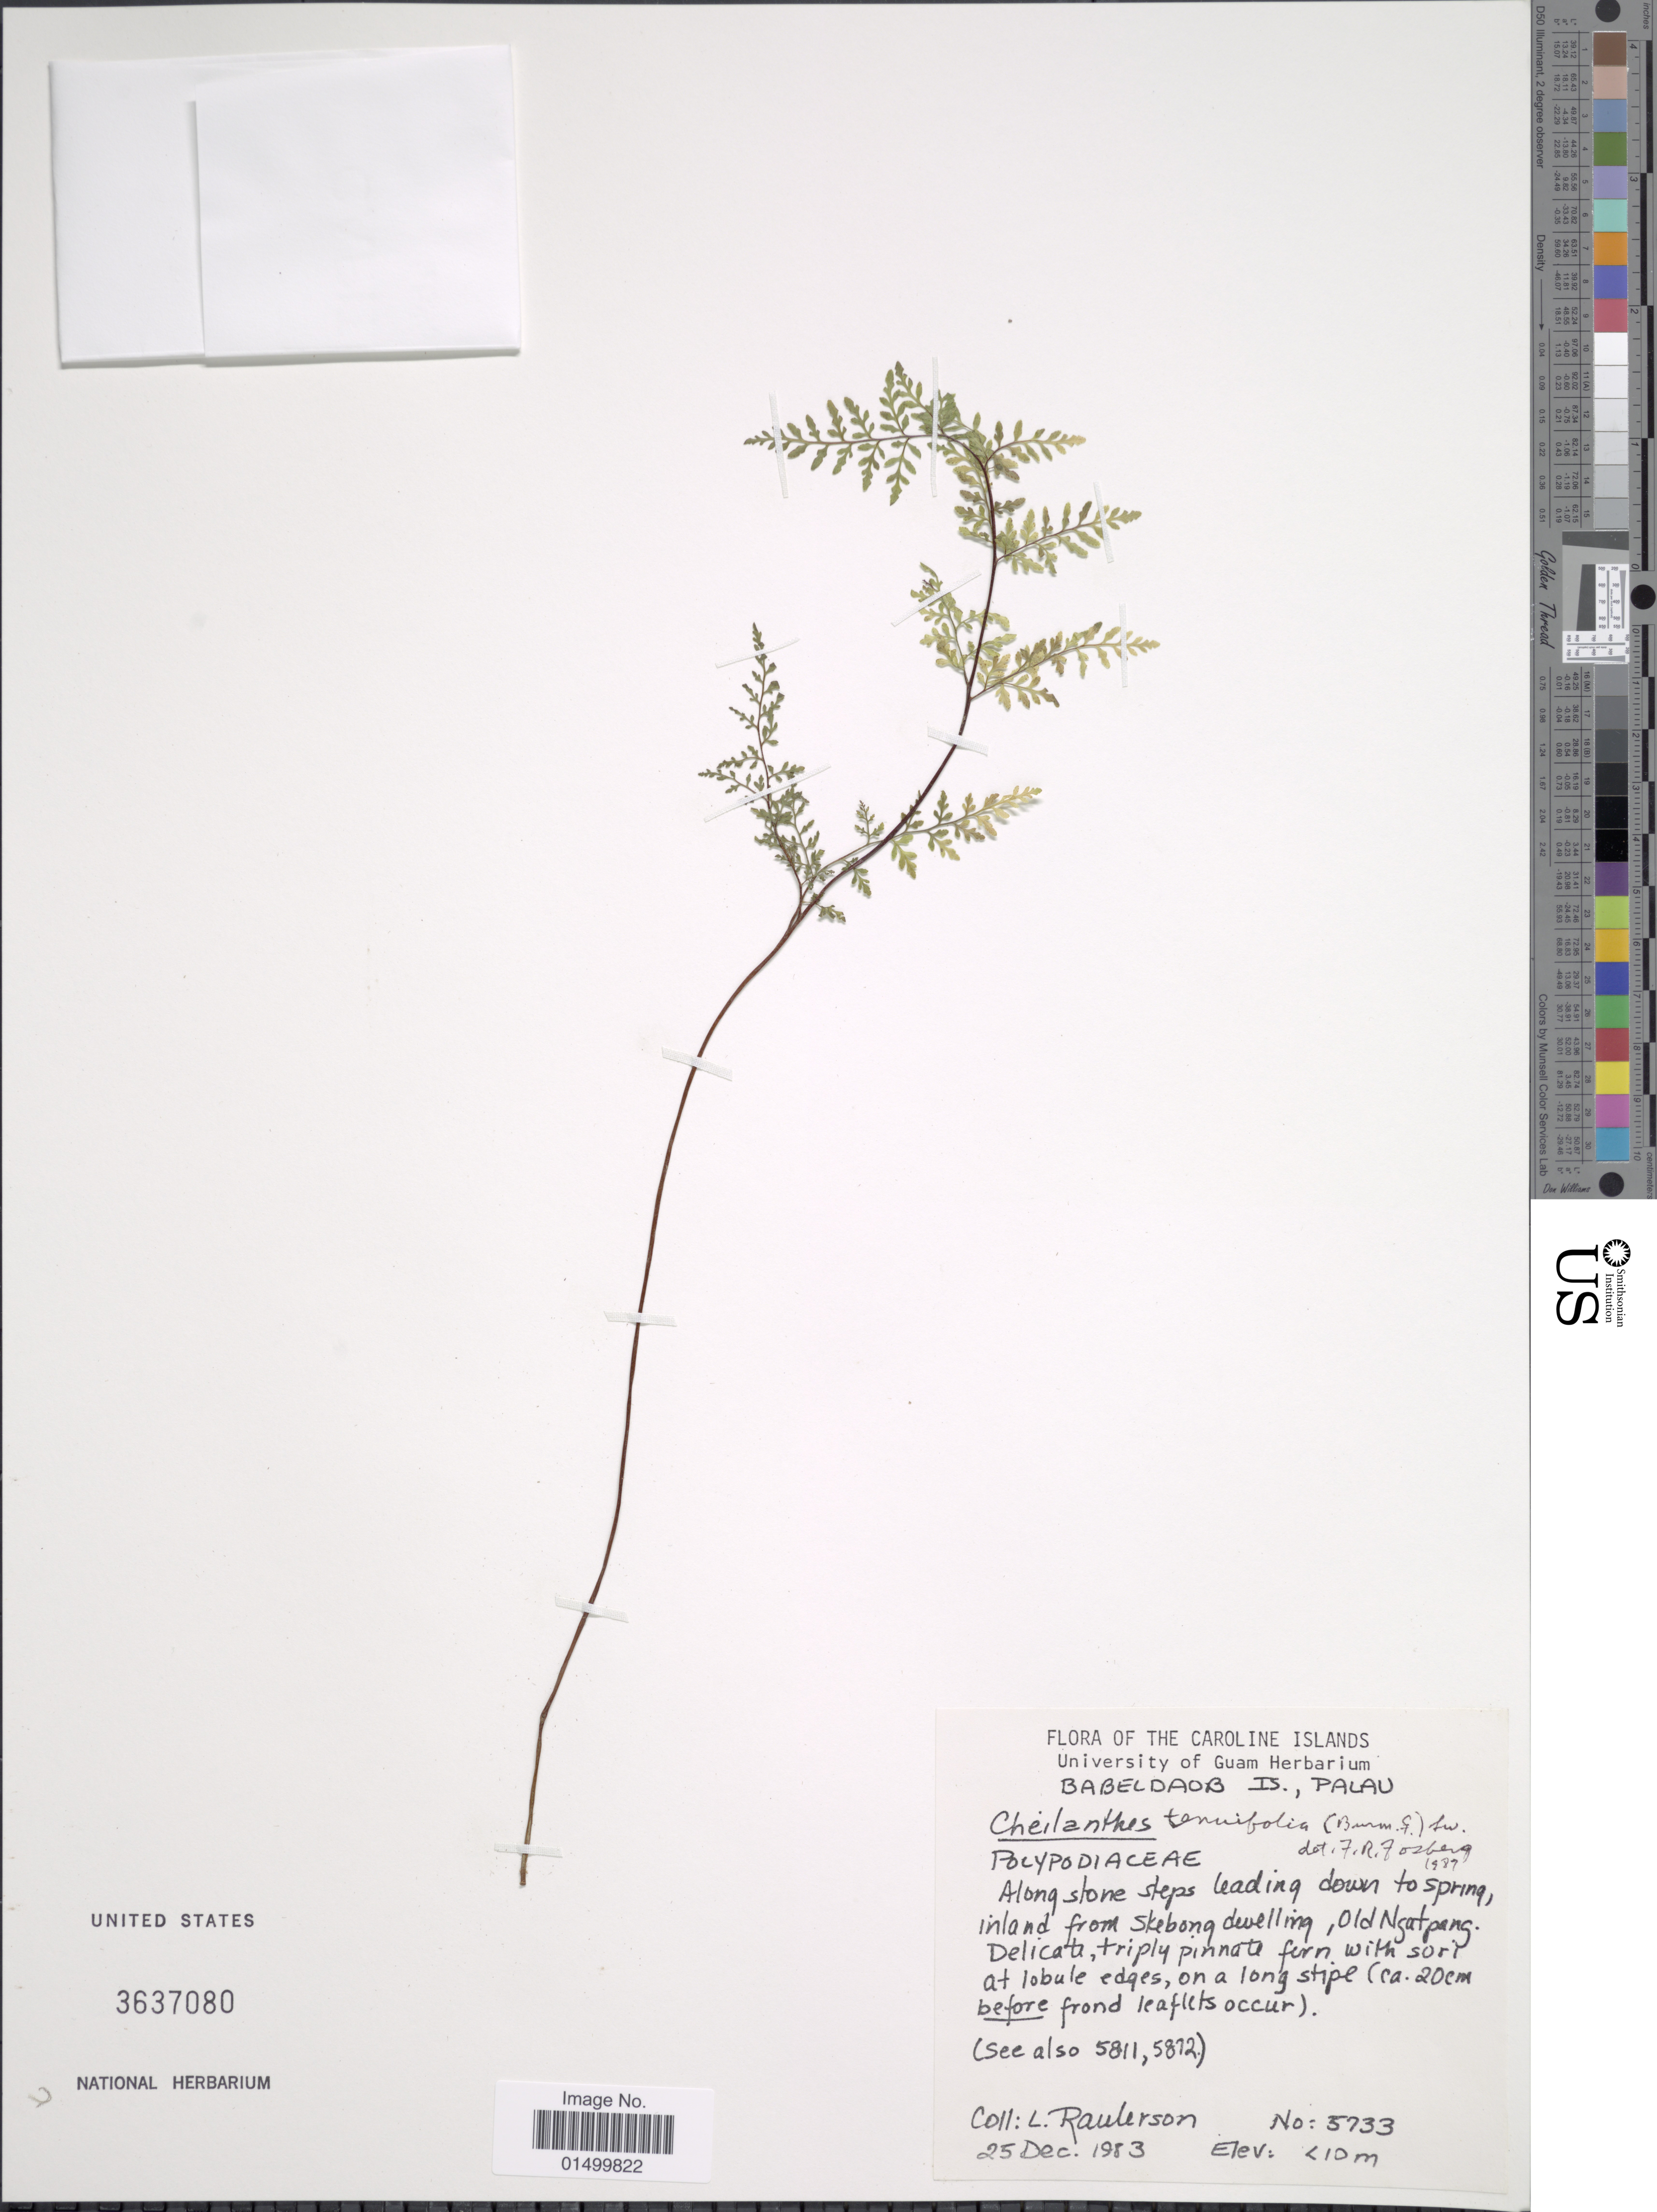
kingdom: Plantae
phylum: Tracheophyta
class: Polypodiopsida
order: Polypodiales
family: Pteridaceae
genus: Cheilanthes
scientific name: Cheilanthes tenuifolia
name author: (Burm. f.) Sw.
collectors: L. Raulerson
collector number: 5733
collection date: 1983-12-25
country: Palau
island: Babeldaob [Babelthuap]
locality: Caroline Island, Babeldaob Is., Palau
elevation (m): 10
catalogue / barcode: US 3637080